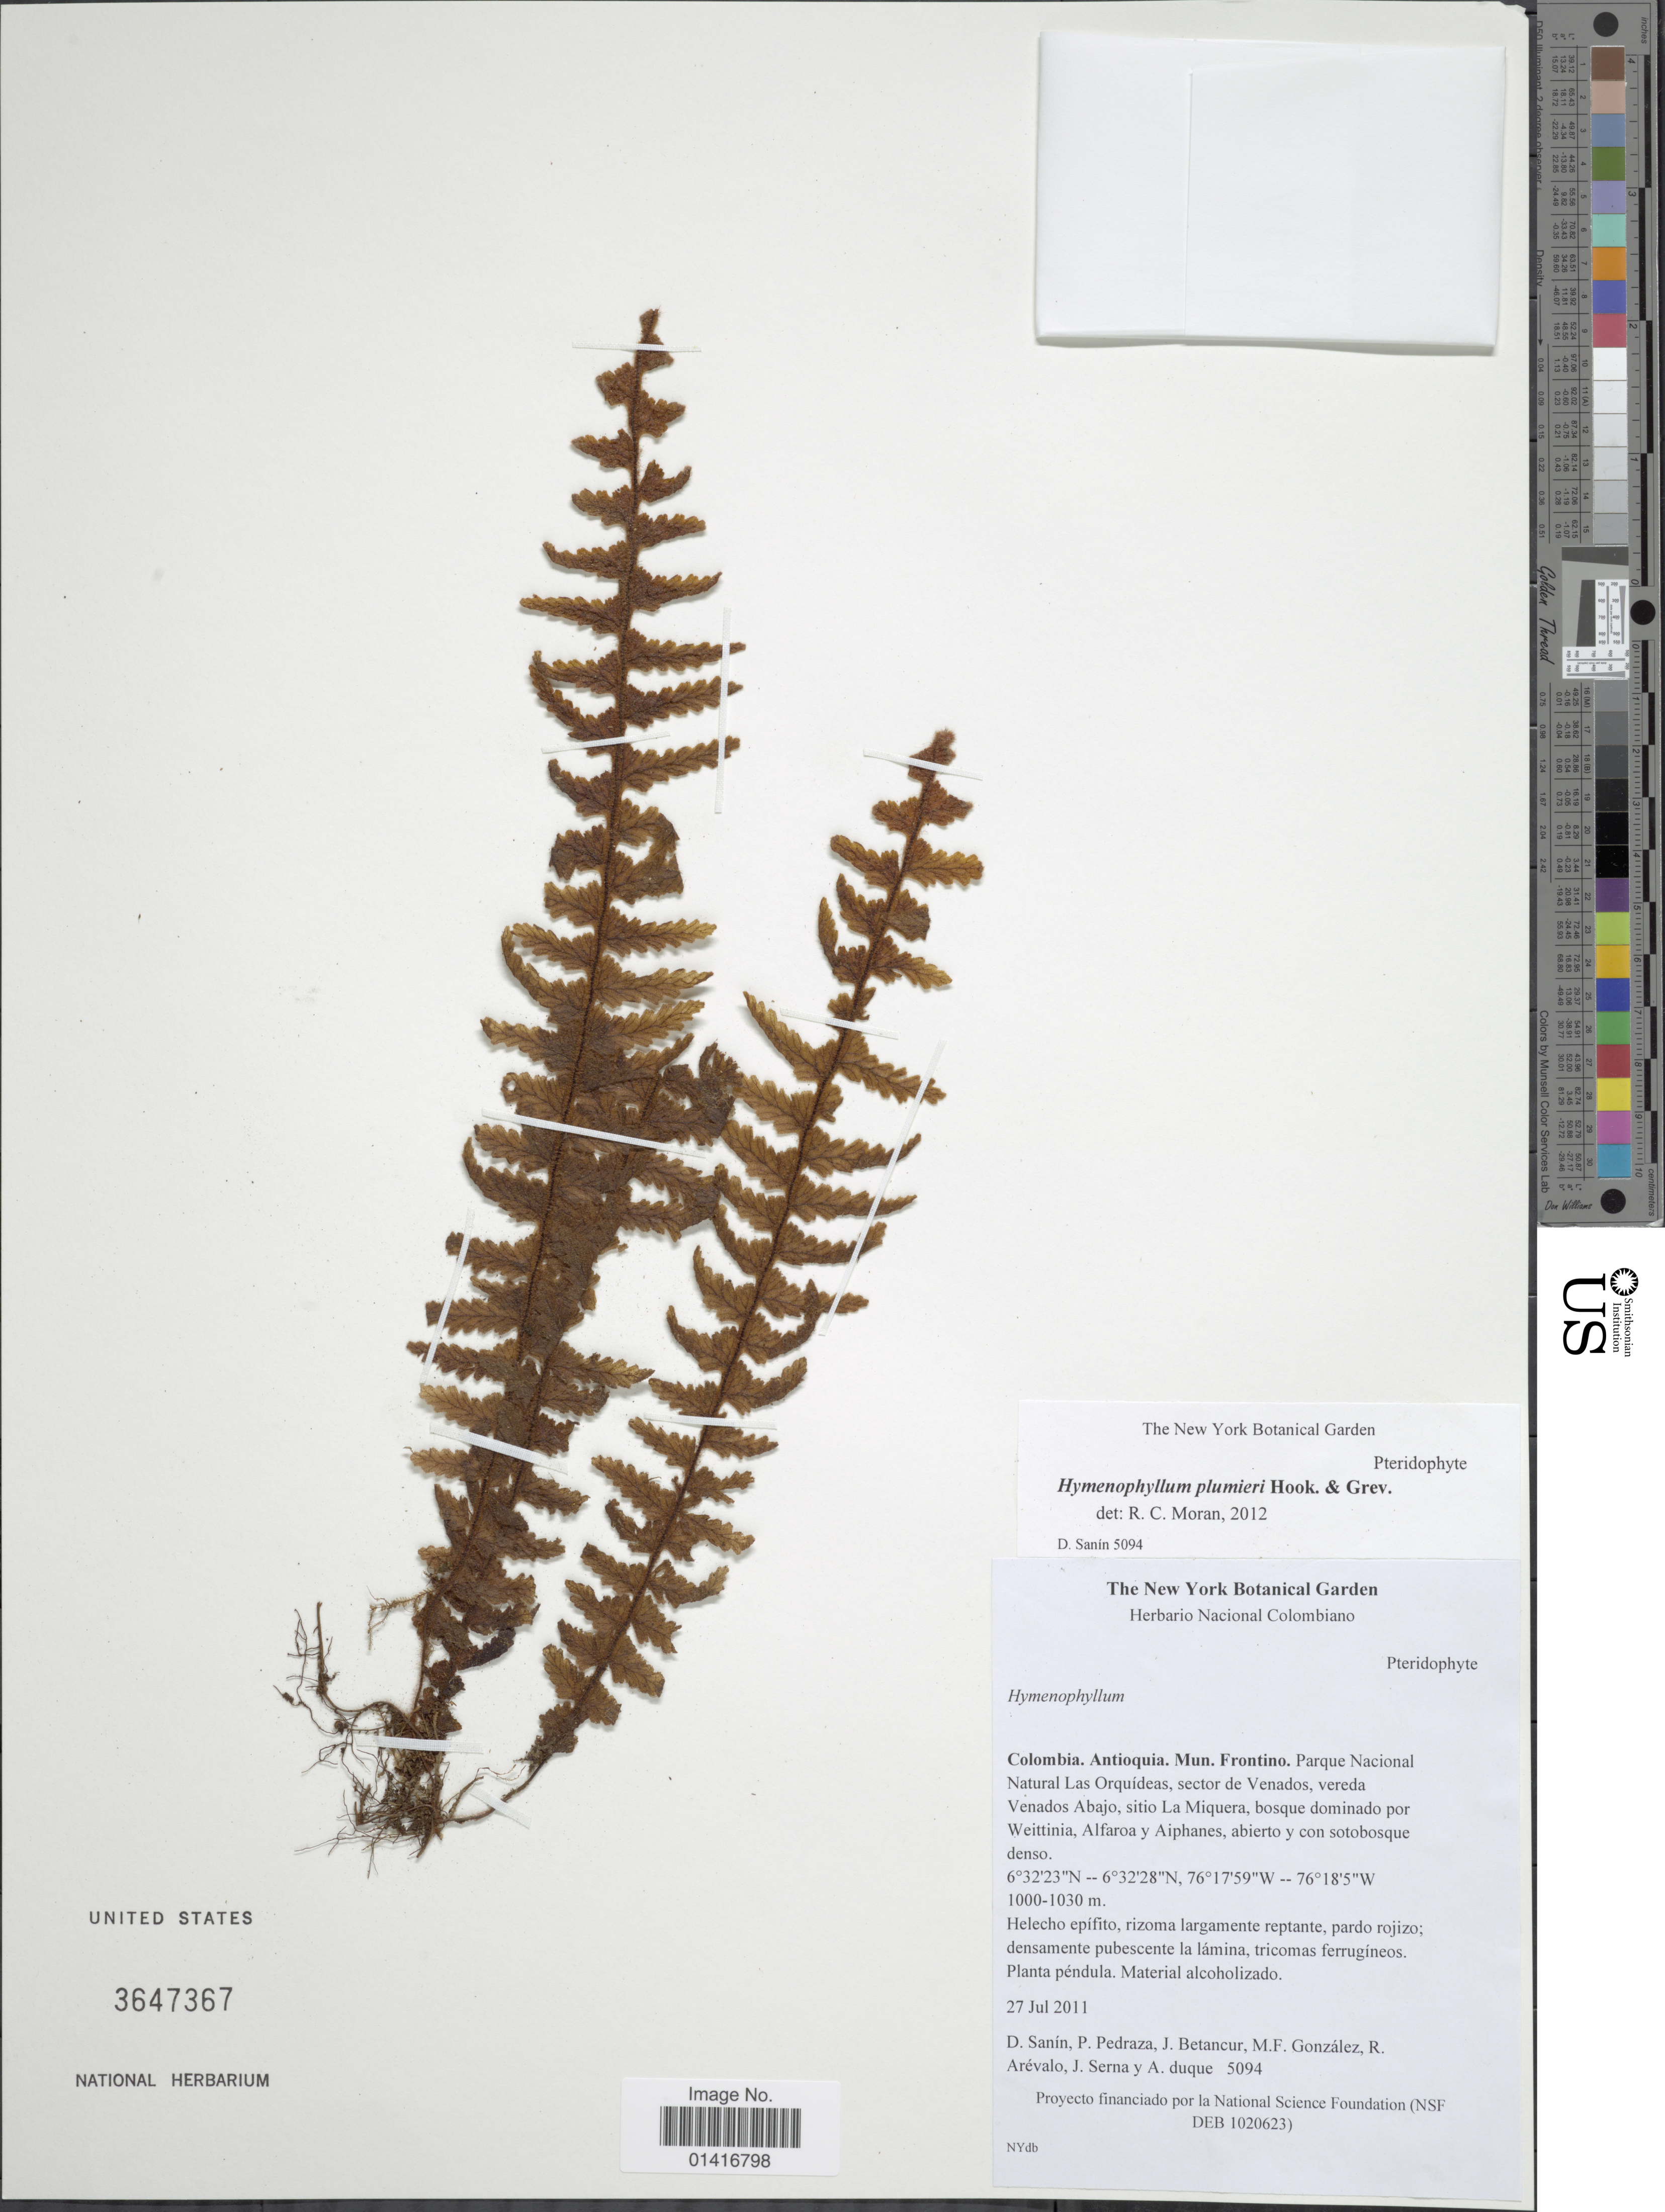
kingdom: Plantae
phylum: Tracheophyta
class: Polypodiopsida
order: Hymenophyllales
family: Hymenophyllaceae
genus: Hymenophyllum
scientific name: Hymenophyllum plumieri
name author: Hook. & Grev.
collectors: D. Sanin, P. Pedraza, J. Betancur, M. González & et al.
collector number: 5094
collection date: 2011-07-27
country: Colombia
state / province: Antioquia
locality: Mun. Frontino. Parque Nacional Natural Las Orquídeas, sector de Venados, vereda Venados Abajo, sitio La Miquera, bosque dominado por Weittina, Alfaroa y Aiphanes, abierto y con sotobosque denso.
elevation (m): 1000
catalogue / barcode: US 3647367